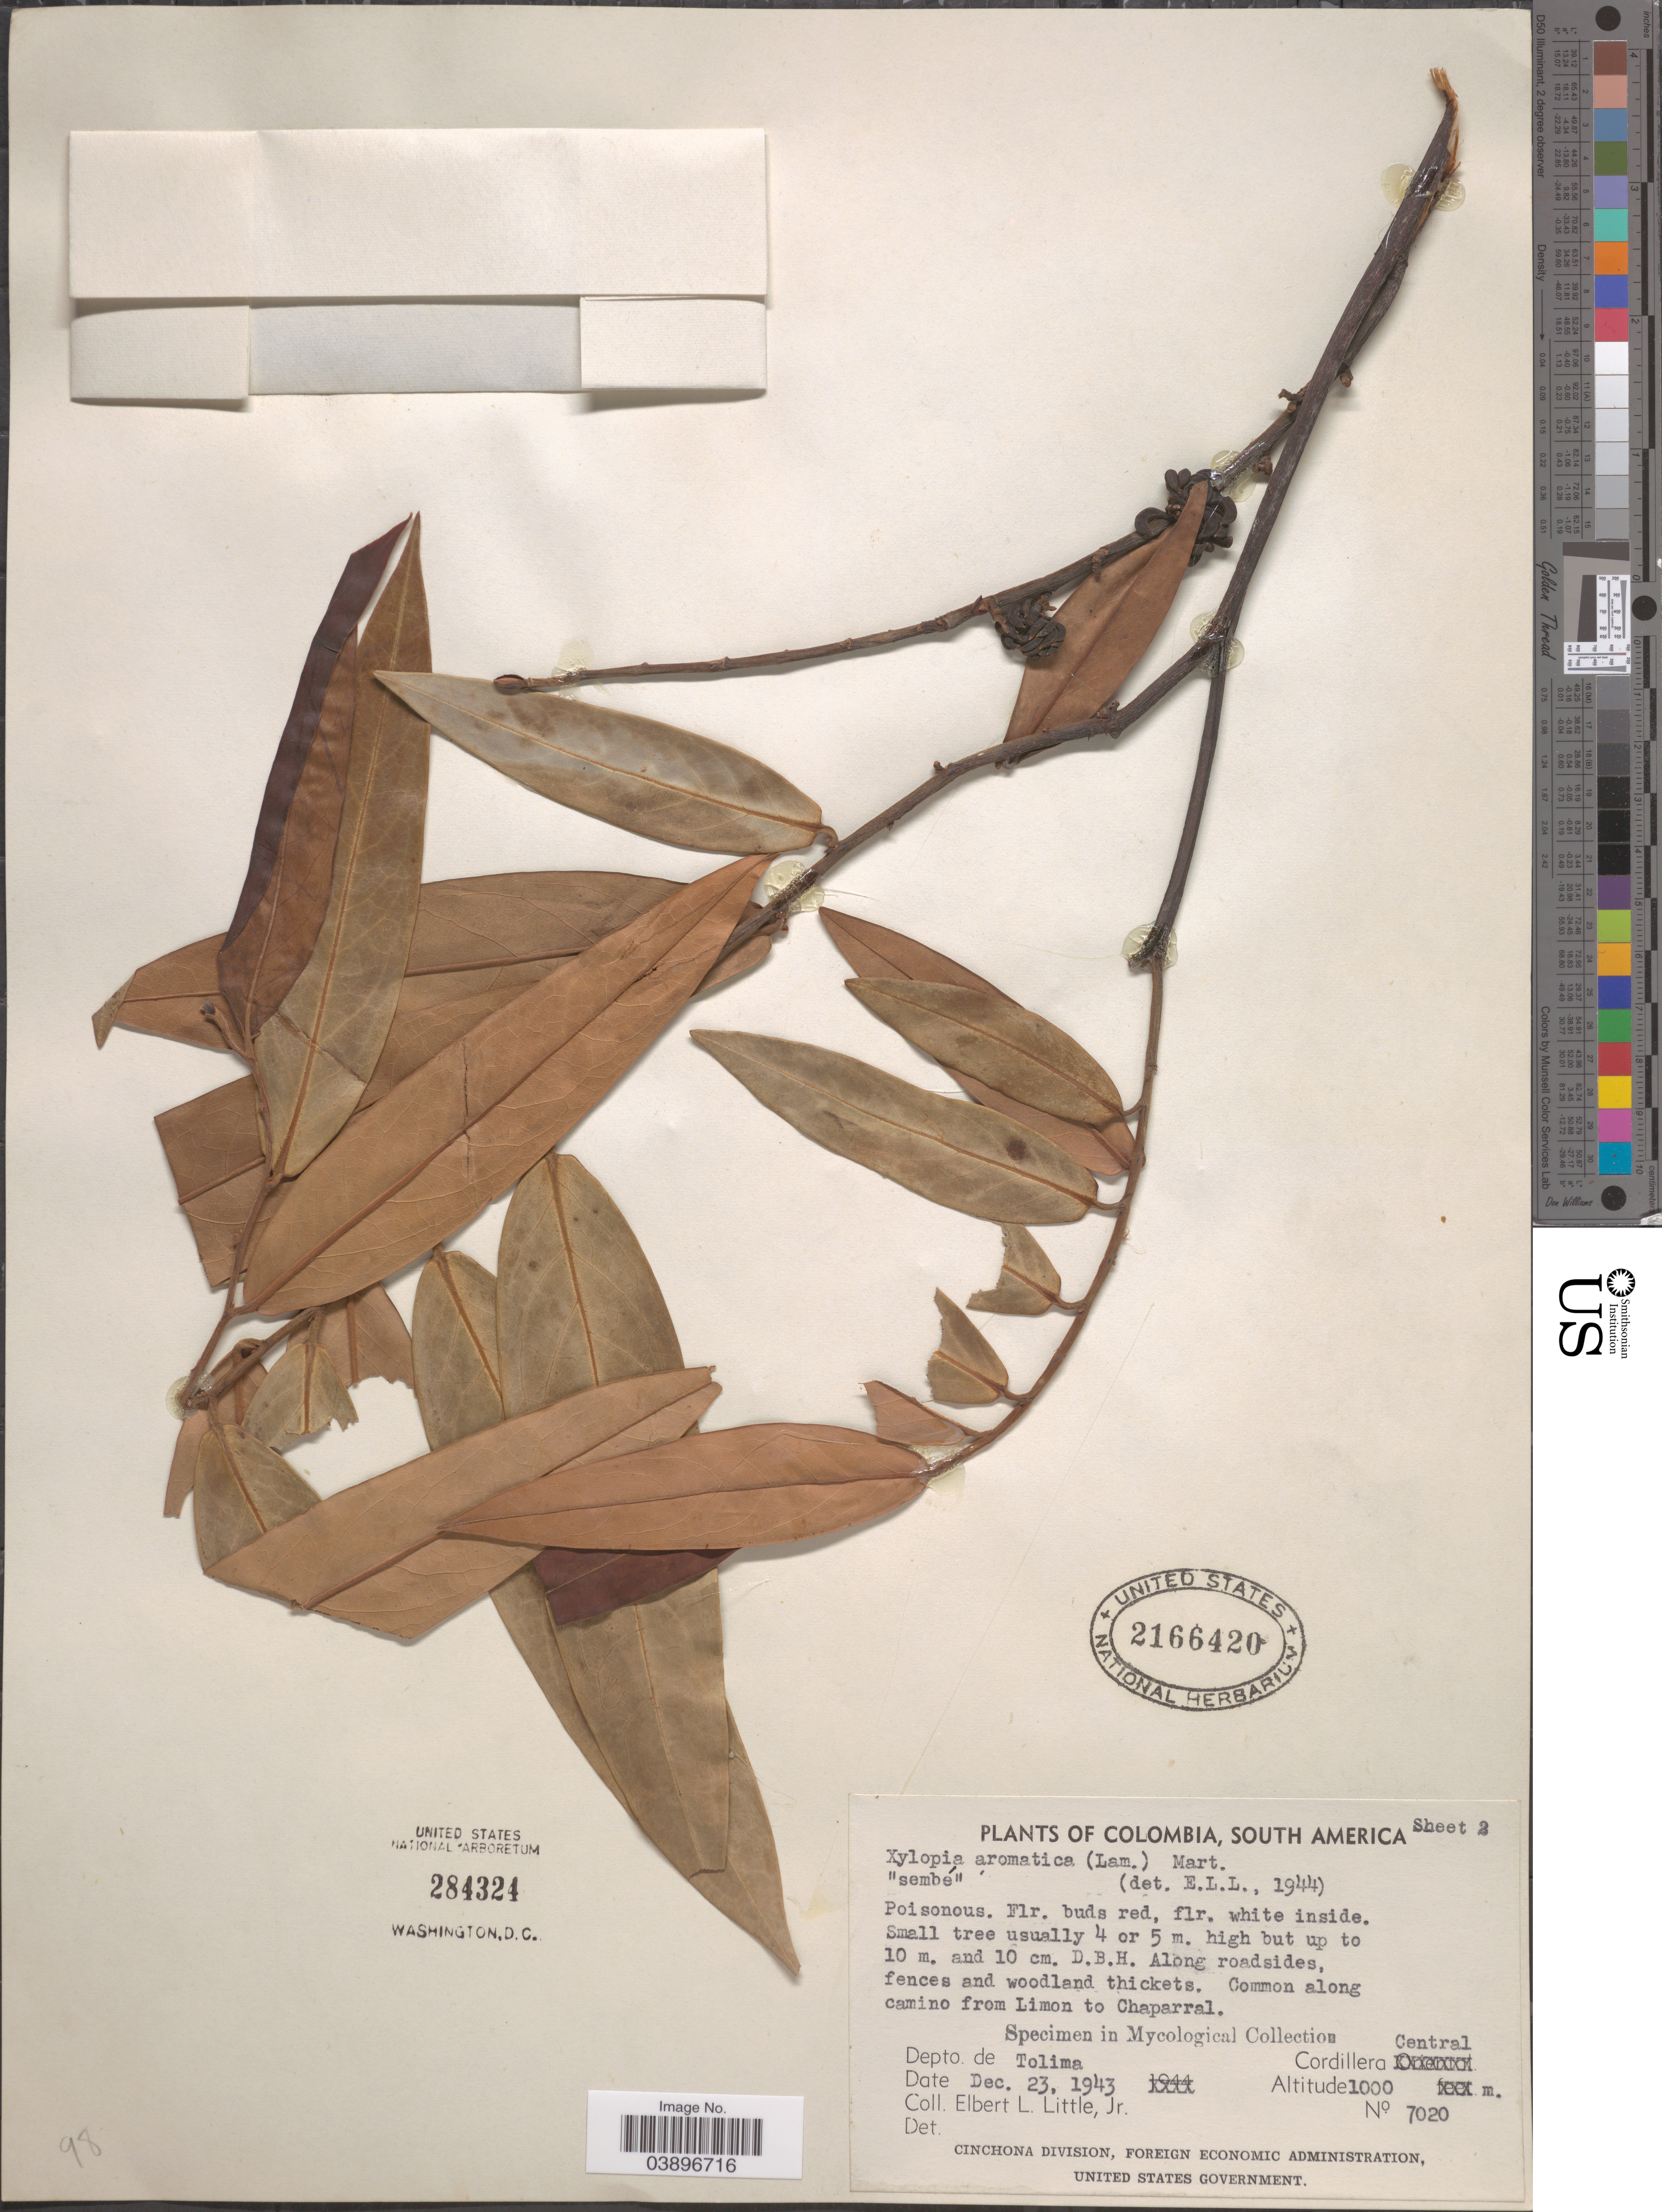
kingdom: Plantae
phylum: Tracheophyta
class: Magnoliopsida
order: Magnoliales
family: Annonaceae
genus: Xylopia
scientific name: Xylopia aromatica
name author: (Lam.) Mart.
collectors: E. L. Little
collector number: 7020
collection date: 1943-12-23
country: Colombia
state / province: Tolima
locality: Common along camino from Limon to Chaparral. Depto. de Tolima. Cordillera Central.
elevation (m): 1000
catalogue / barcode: US 2166420